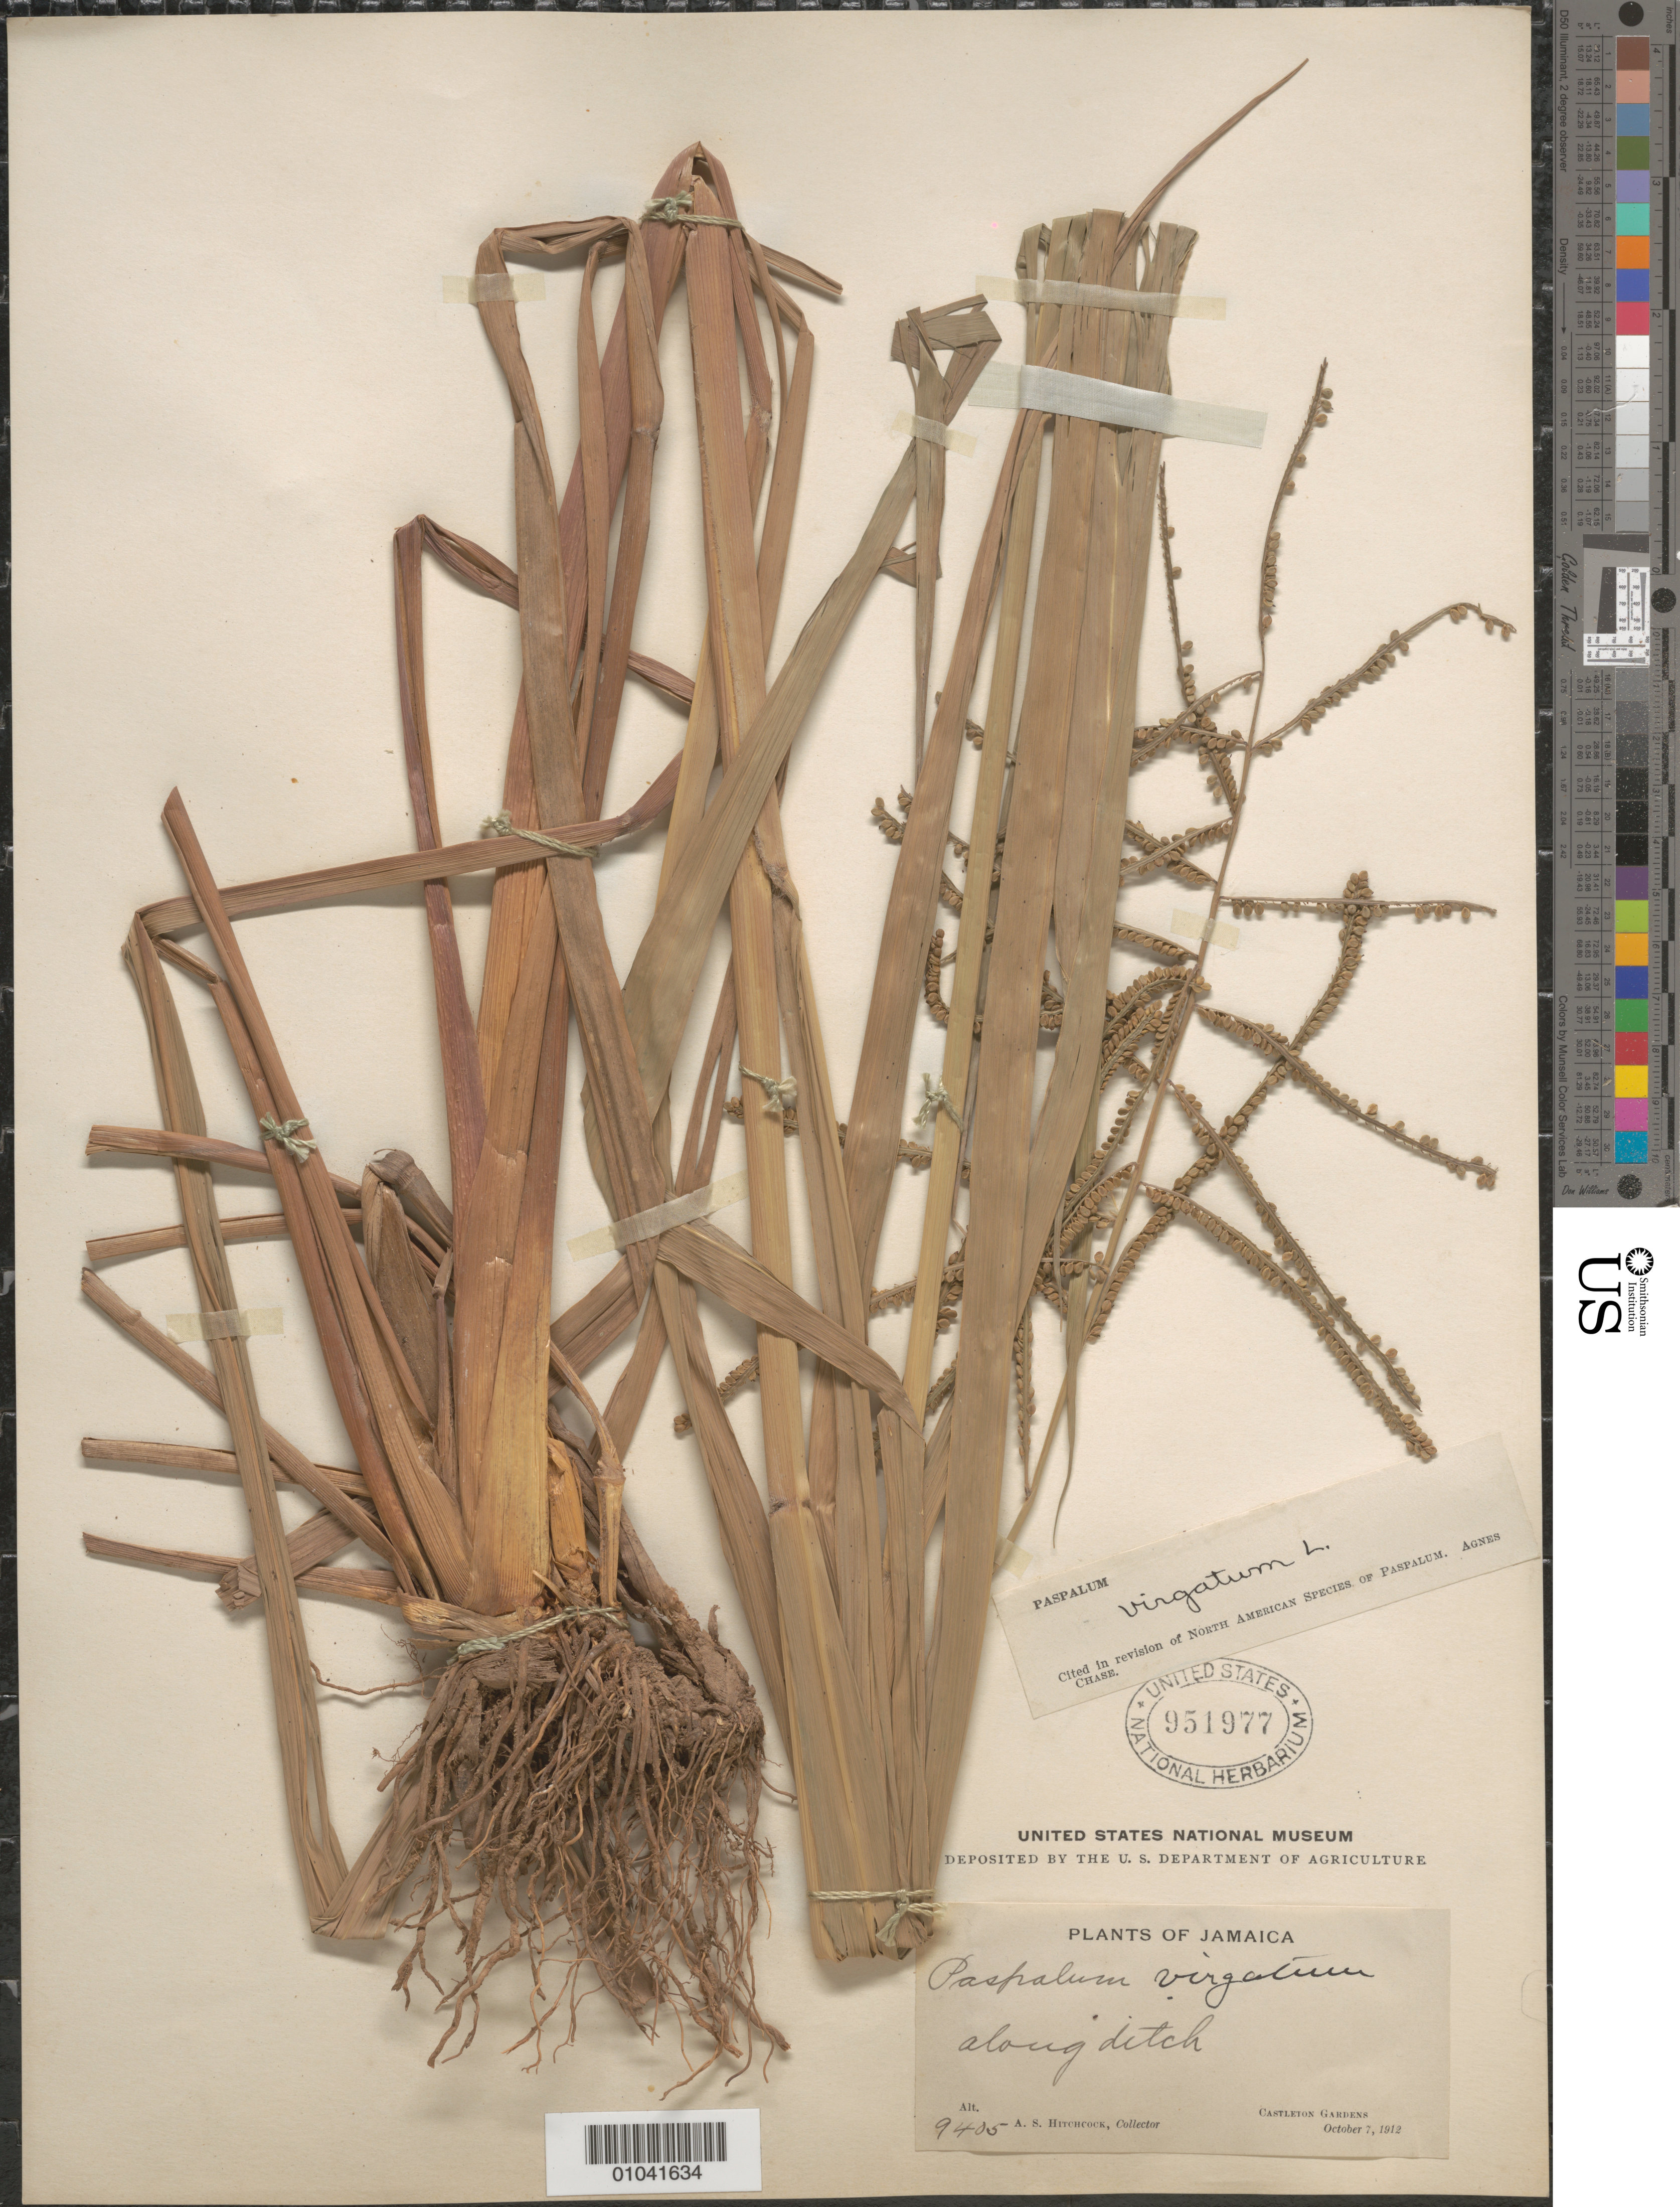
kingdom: Plantae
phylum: Tracheophyta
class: Liliopsida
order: Poales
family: Poaceae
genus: Paspalum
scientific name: Paspalum virgatum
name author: L.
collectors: A. S. Hitchcock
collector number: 9405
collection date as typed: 07 Oct 1912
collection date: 1912-10-07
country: Jamaica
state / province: Saint Andrew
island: Jamaica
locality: Castleton Gardens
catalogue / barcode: US 951977